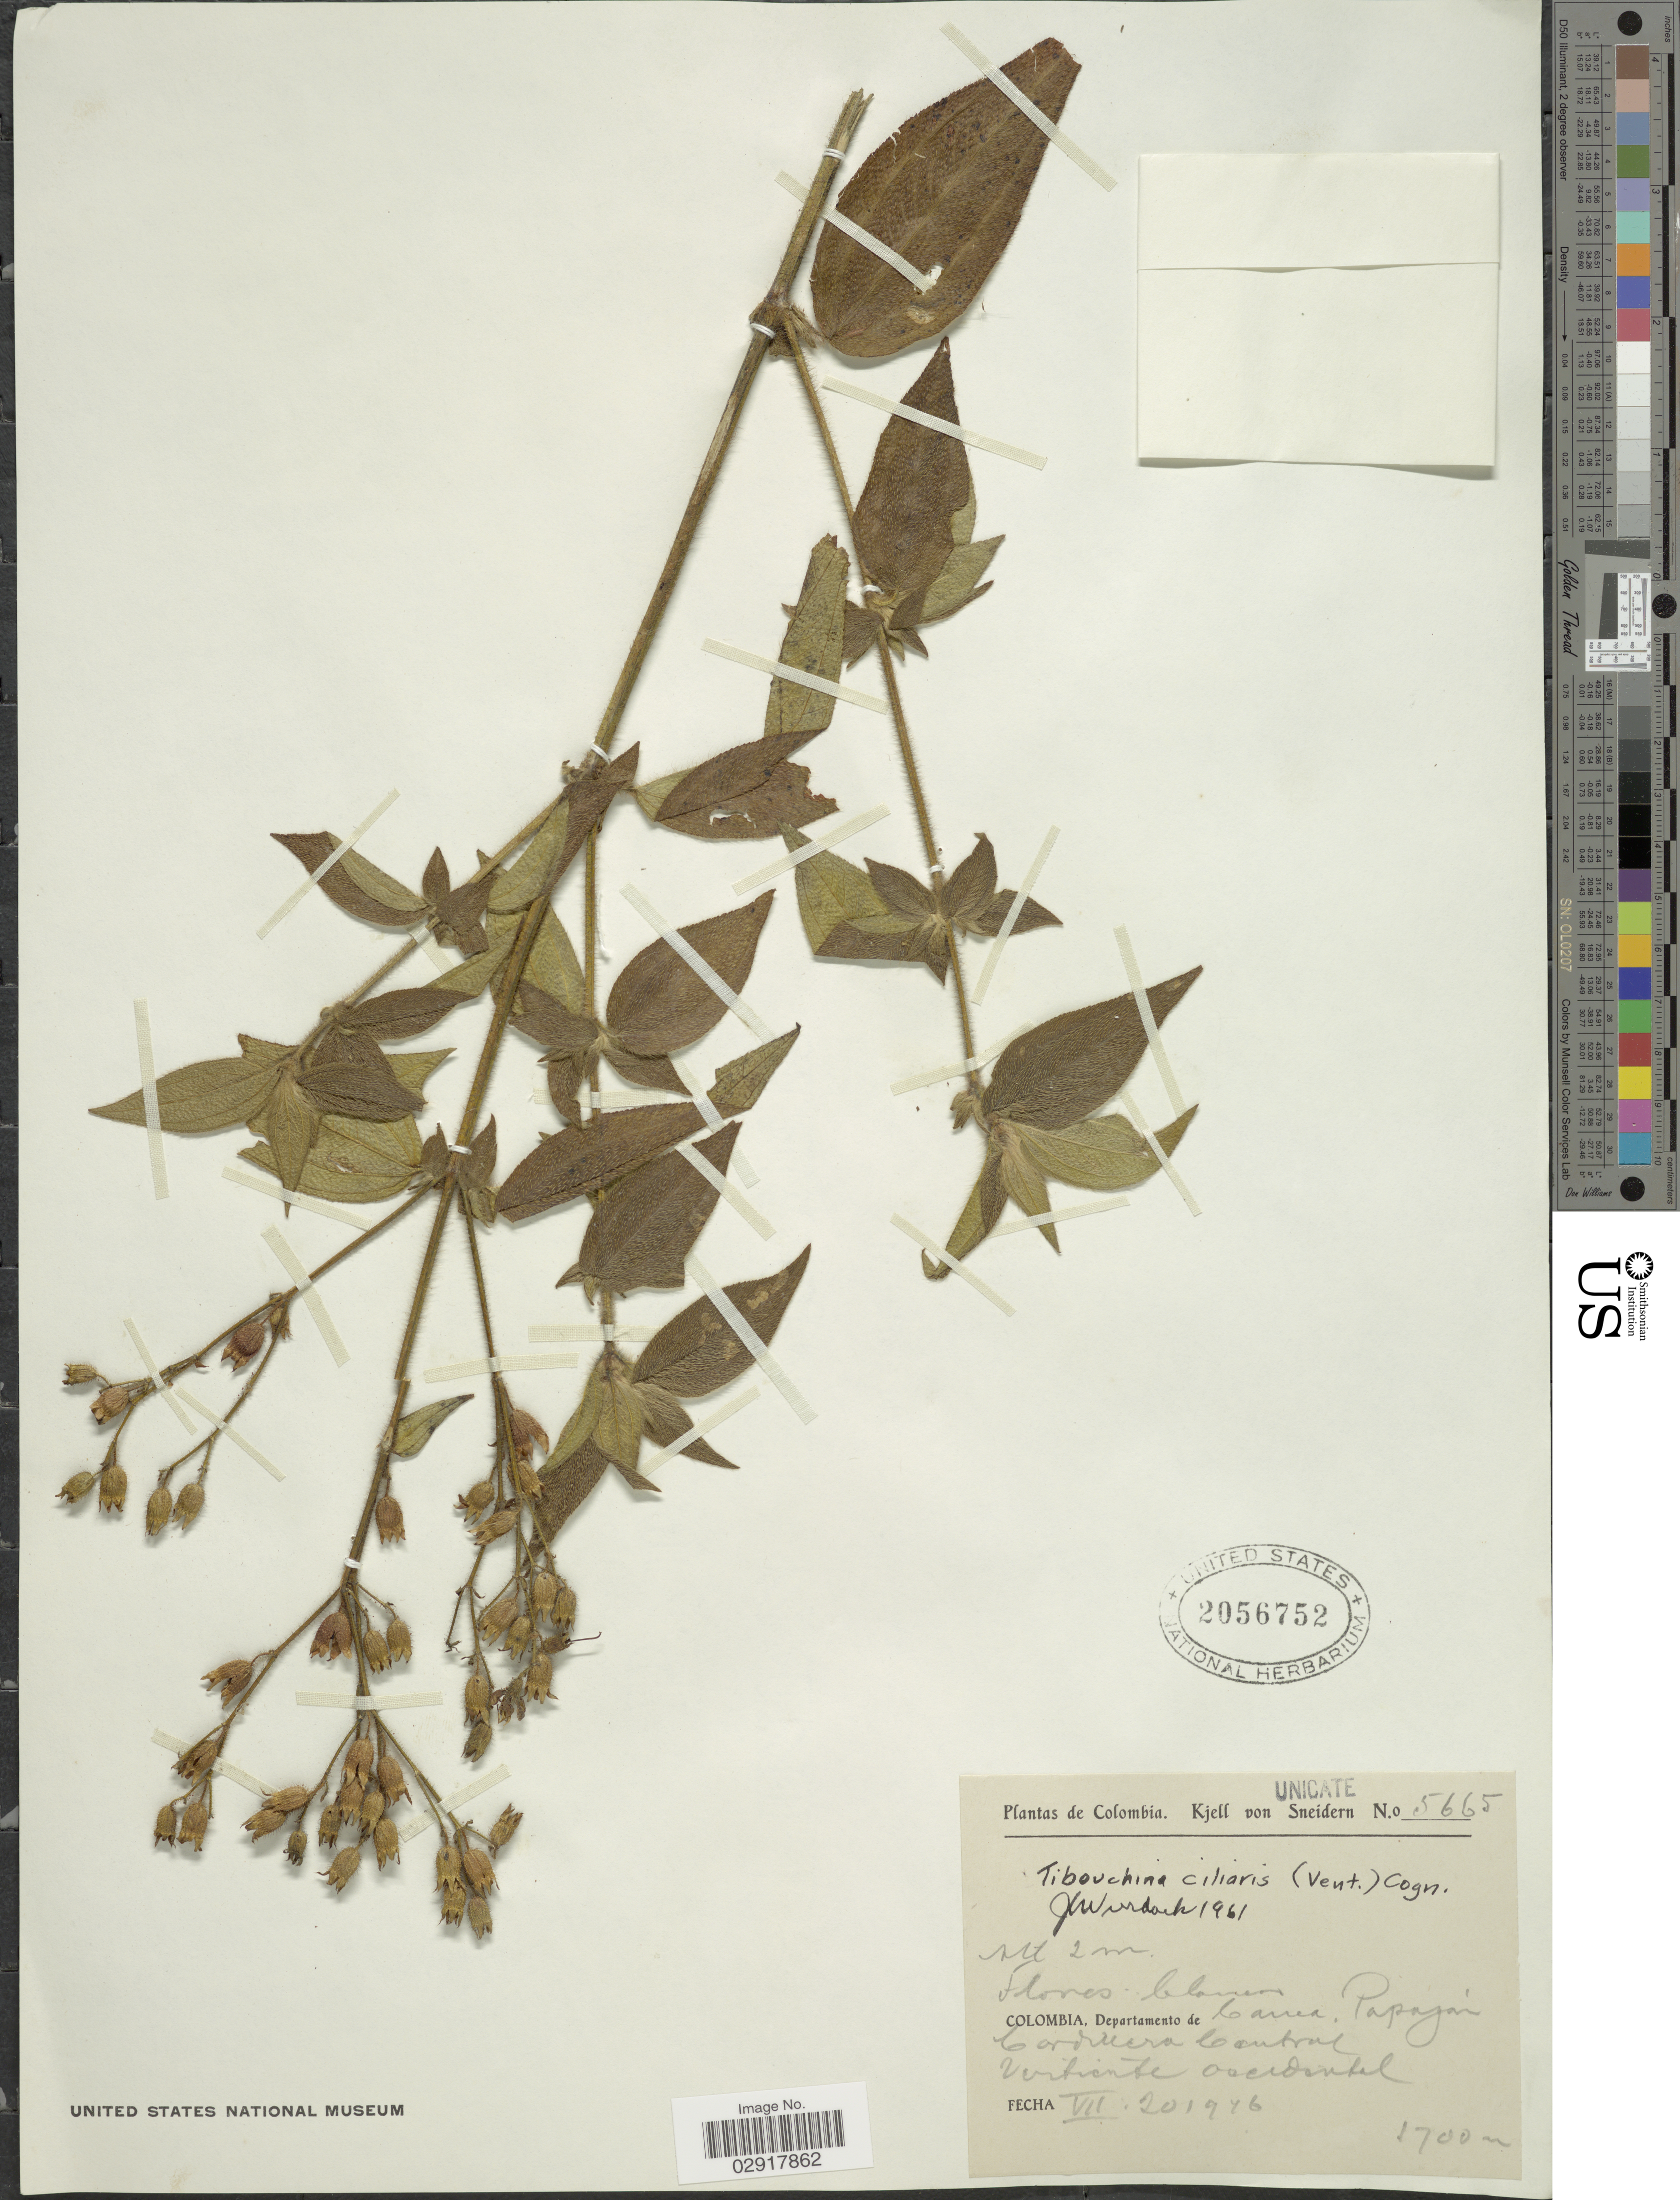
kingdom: Plantae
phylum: Tracheophyta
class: Magnoliopsida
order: Myrtales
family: Melastomataceae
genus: Chaetogastra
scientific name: Chaetogastra ciliaris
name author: (Vent.) DC.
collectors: K. von Sneidern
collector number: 5665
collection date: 1976-07-20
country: Colombia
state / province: Cauca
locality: Departamento de Cauca, Popayan. Cordillera Central. Vertiente occidental.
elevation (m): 1700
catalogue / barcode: US 2056752